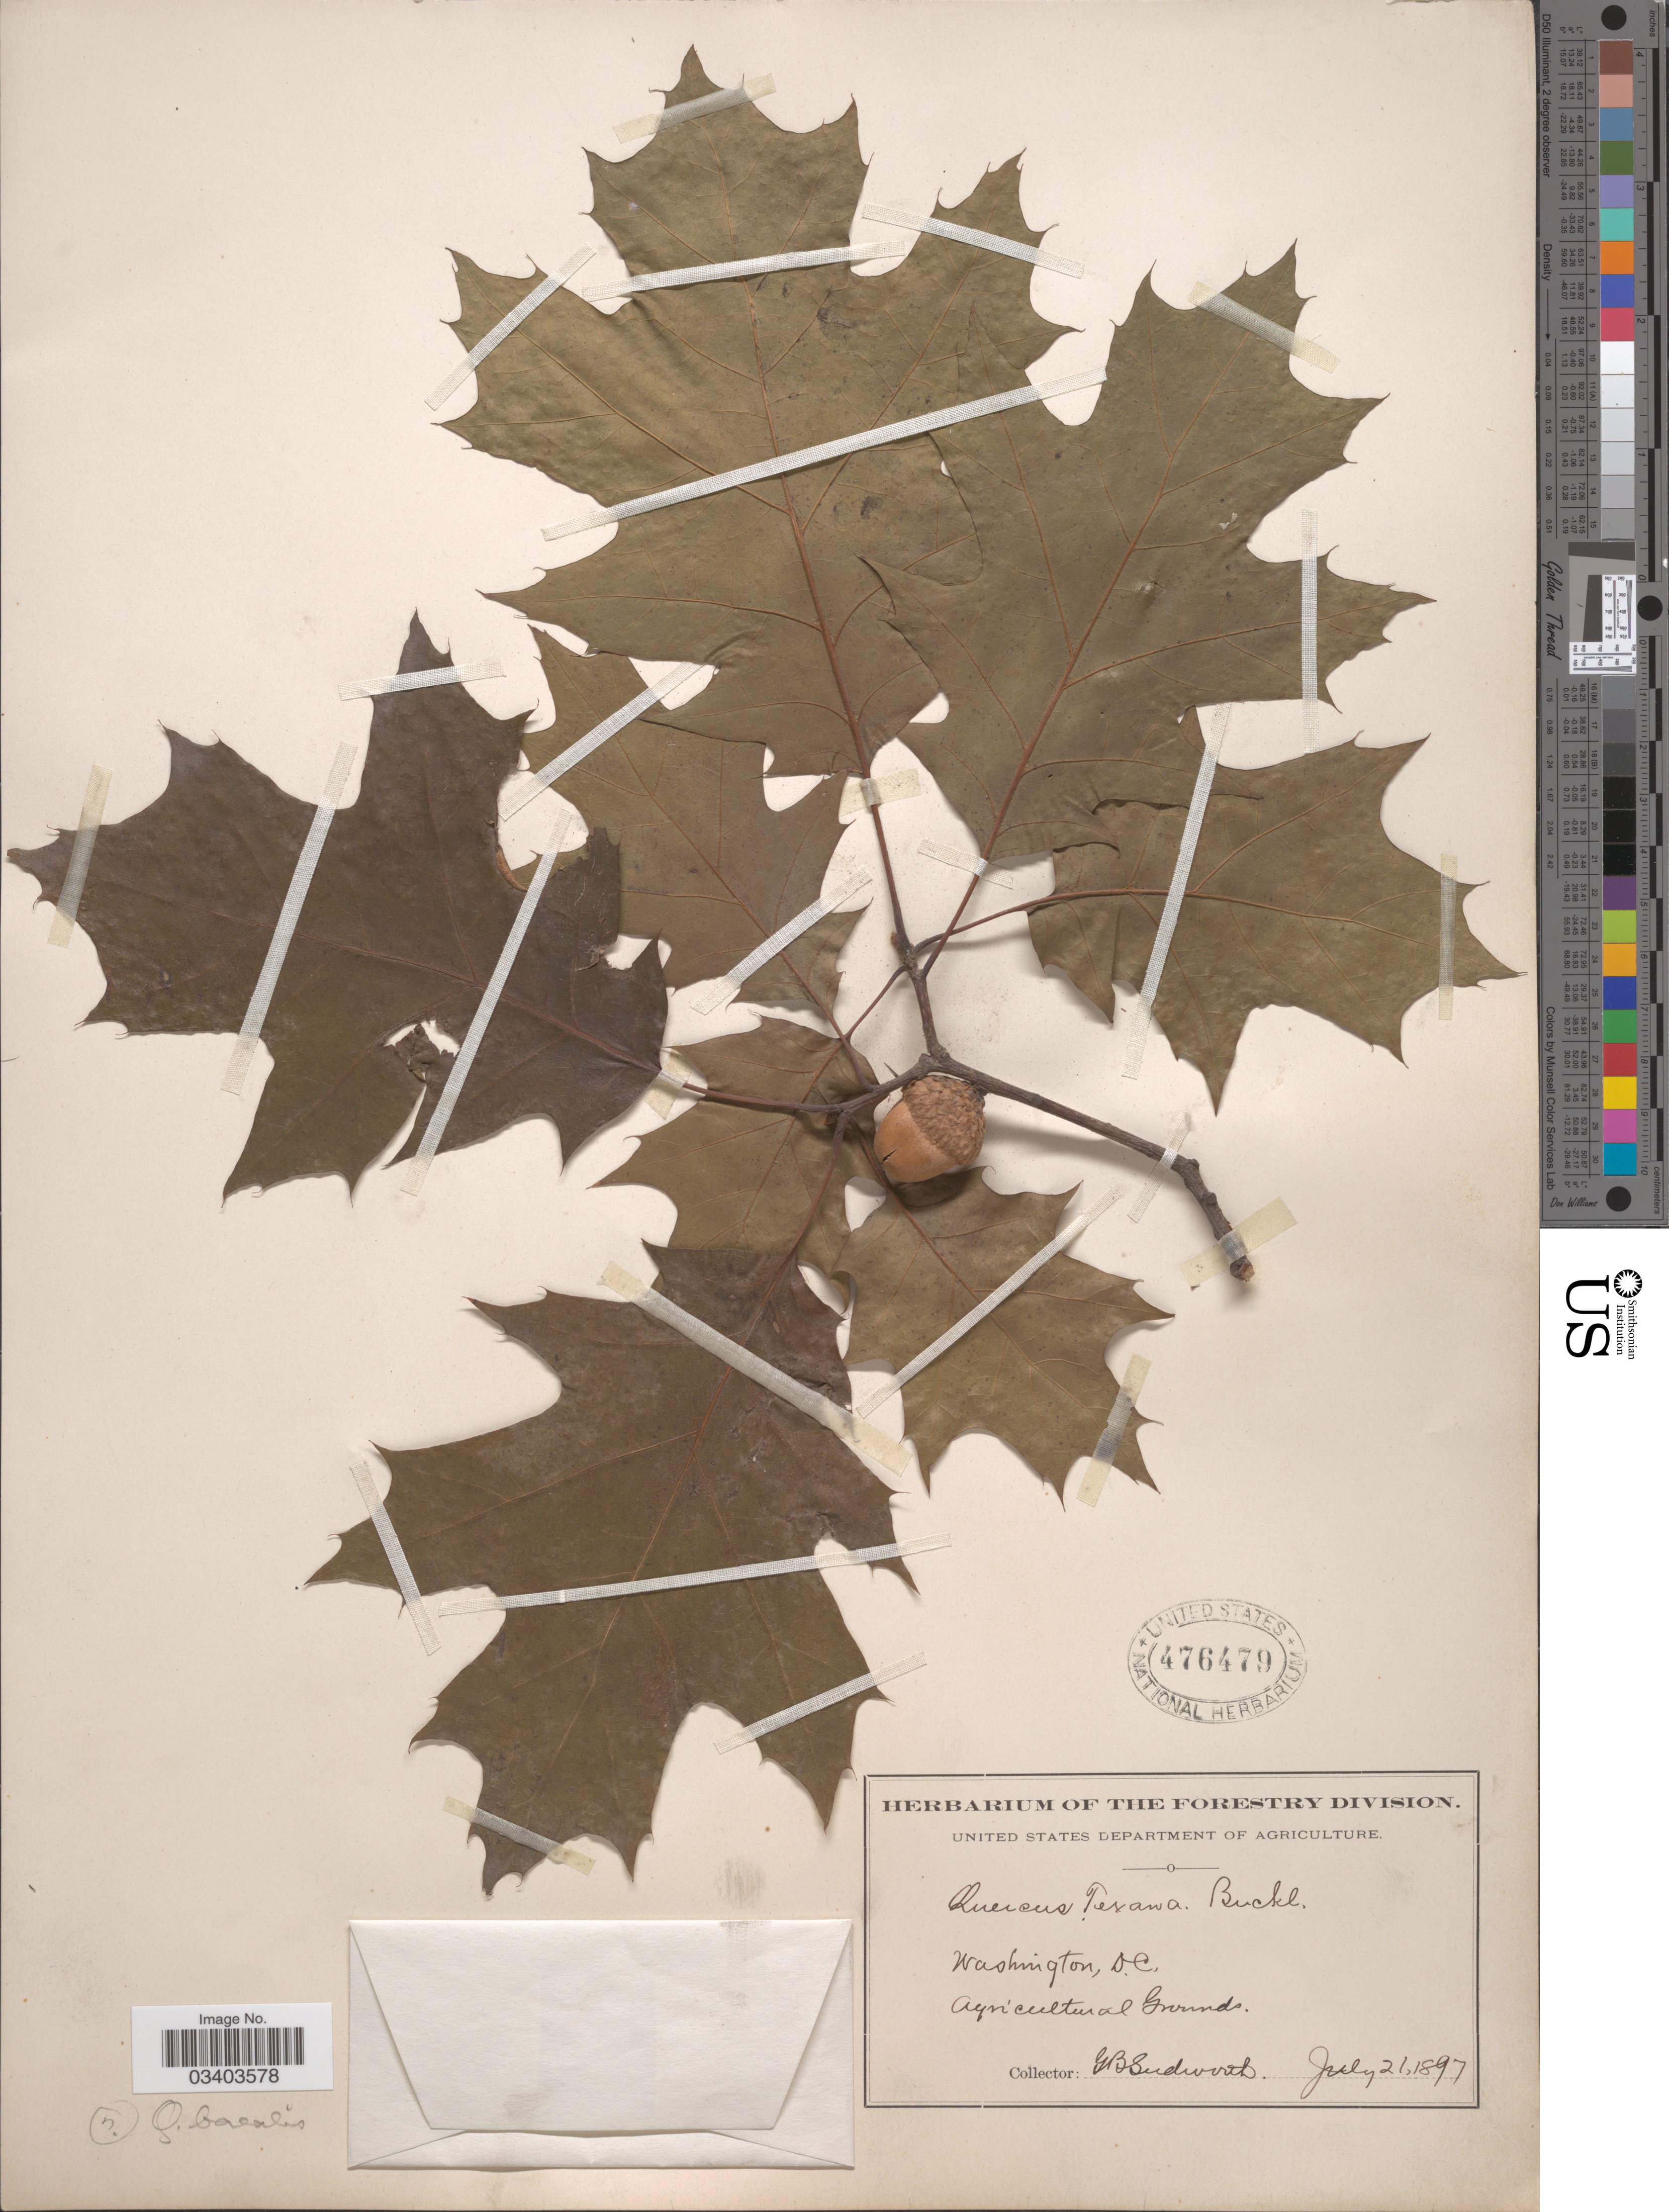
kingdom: Plantae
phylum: Tracheophyta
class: Magnoliopsida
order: Fagales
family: Fagaceae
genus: Quercus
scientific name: Quercus borealis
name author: F. Michx.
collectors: G. B. Sudworth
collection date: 1897-07-21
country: United States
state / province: District of Columbia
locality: Washington, D.C. Agricultural Grounds.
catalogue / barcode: US 476479